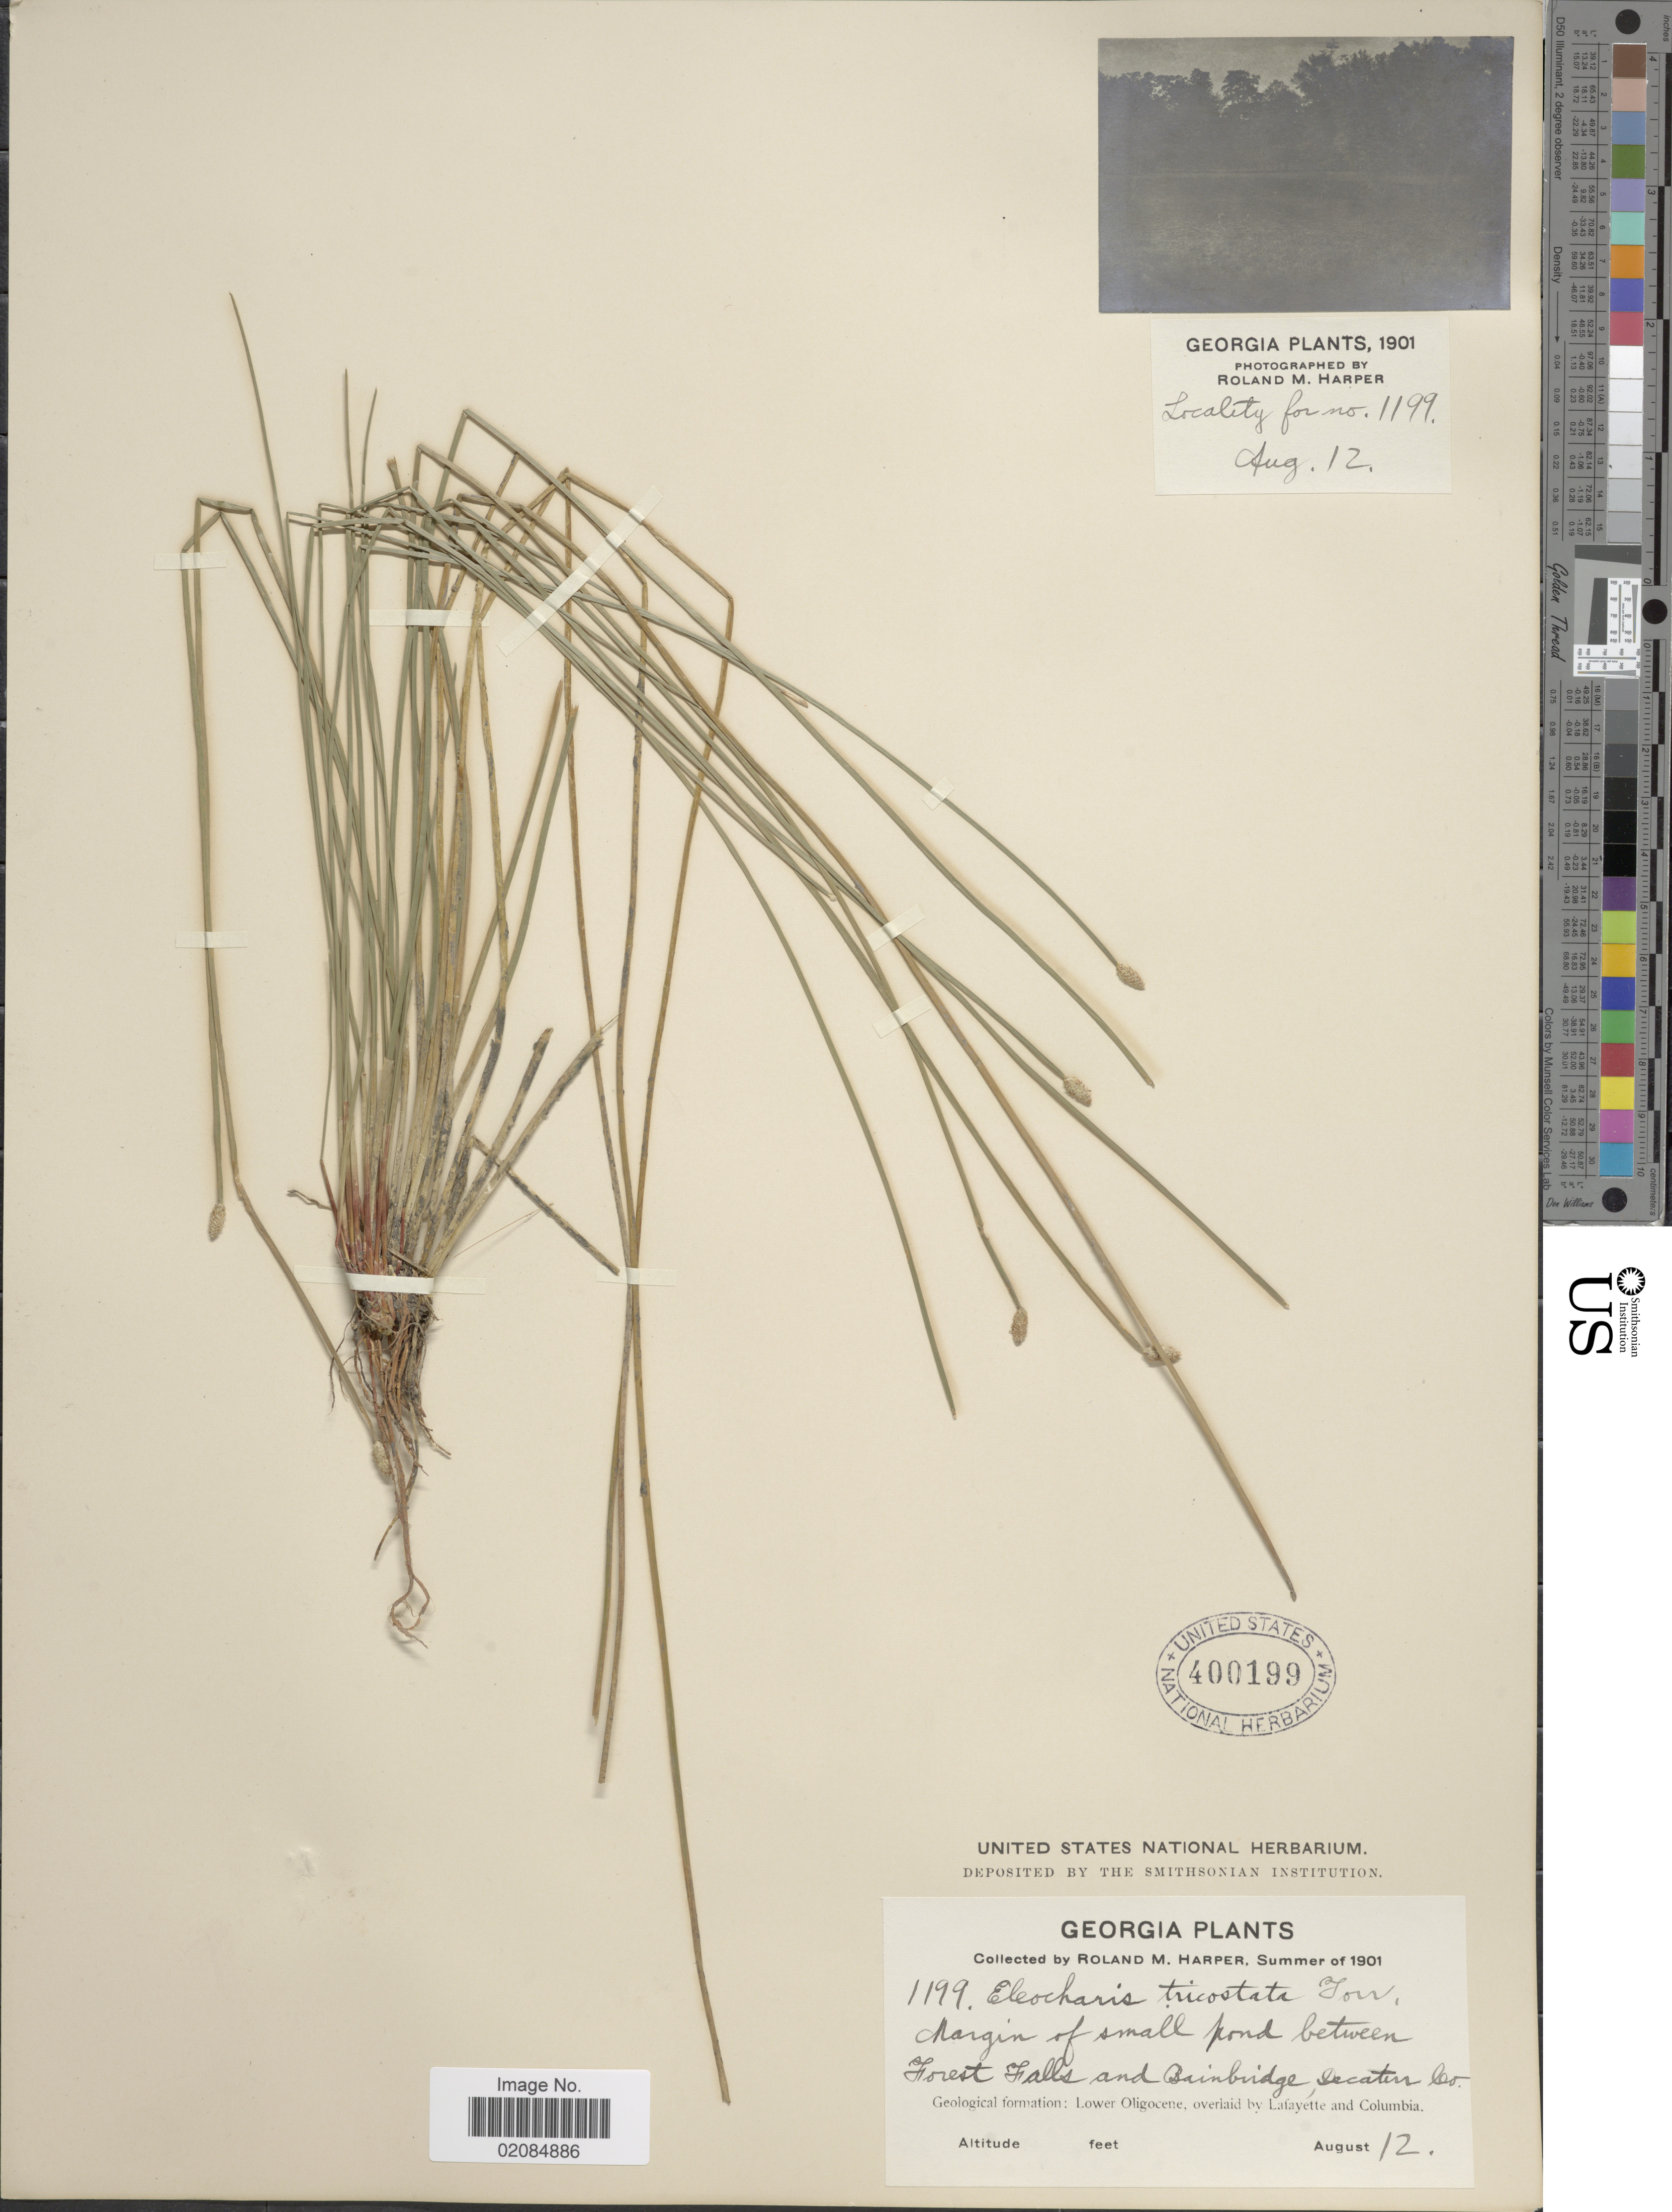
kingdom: Plantae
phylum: Tracheophyta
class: Liliopsida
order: Poales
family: Cyperaceae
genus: Eleocharis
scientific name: Eleocharis tricostata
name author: Torr.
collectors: R. M. Harper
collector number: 1199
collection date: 1901-08-12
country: United States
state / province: Georgia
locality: Margin of small pond between Forest Falls and Bainbridge, Decatur Co. Geological formation: Lower Oligocene, overlaid by Lafayette and Colombia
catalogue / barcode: US 400199